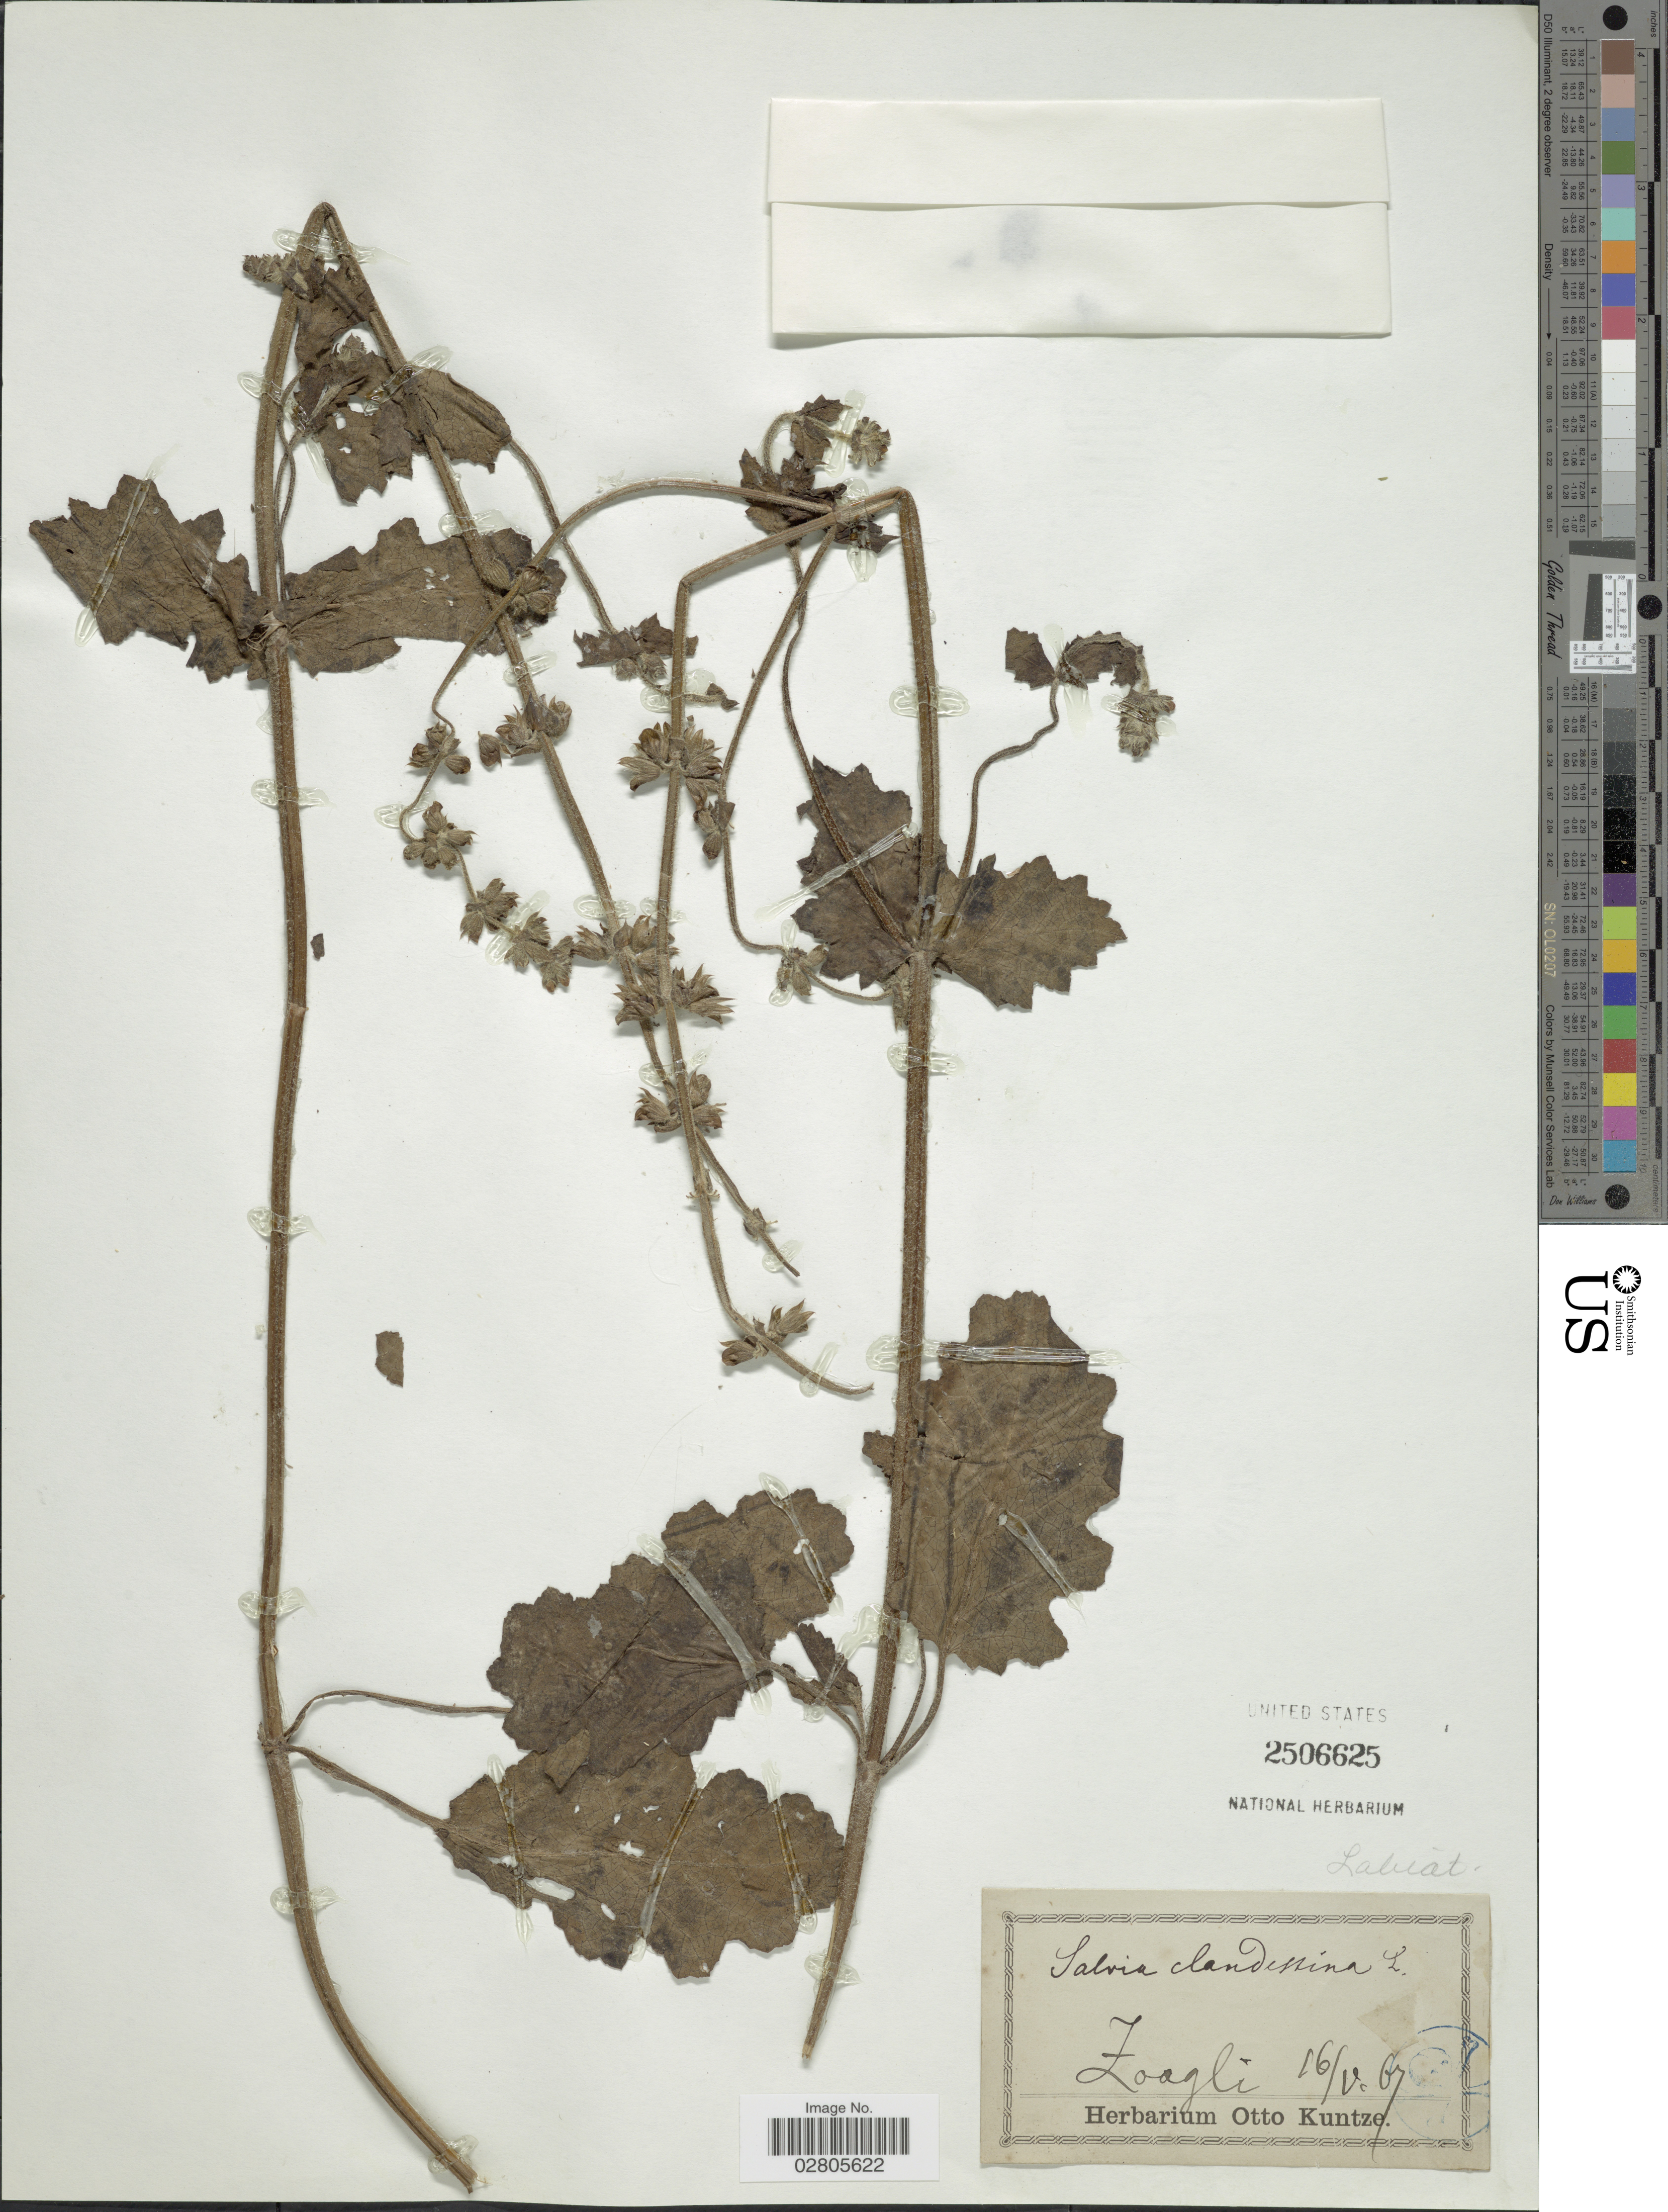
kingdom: Plantae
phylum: Tracheophyta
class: Magnoliopsida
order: Lamiales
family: Lamiaceae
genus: Salvia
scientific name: Salvia clandestina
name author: L.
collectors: ex herb. Otto Kuntze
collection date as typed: Transcribed d/m/y: 16/5/67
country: Italy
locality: Zoagli.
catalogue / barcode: US 2506625